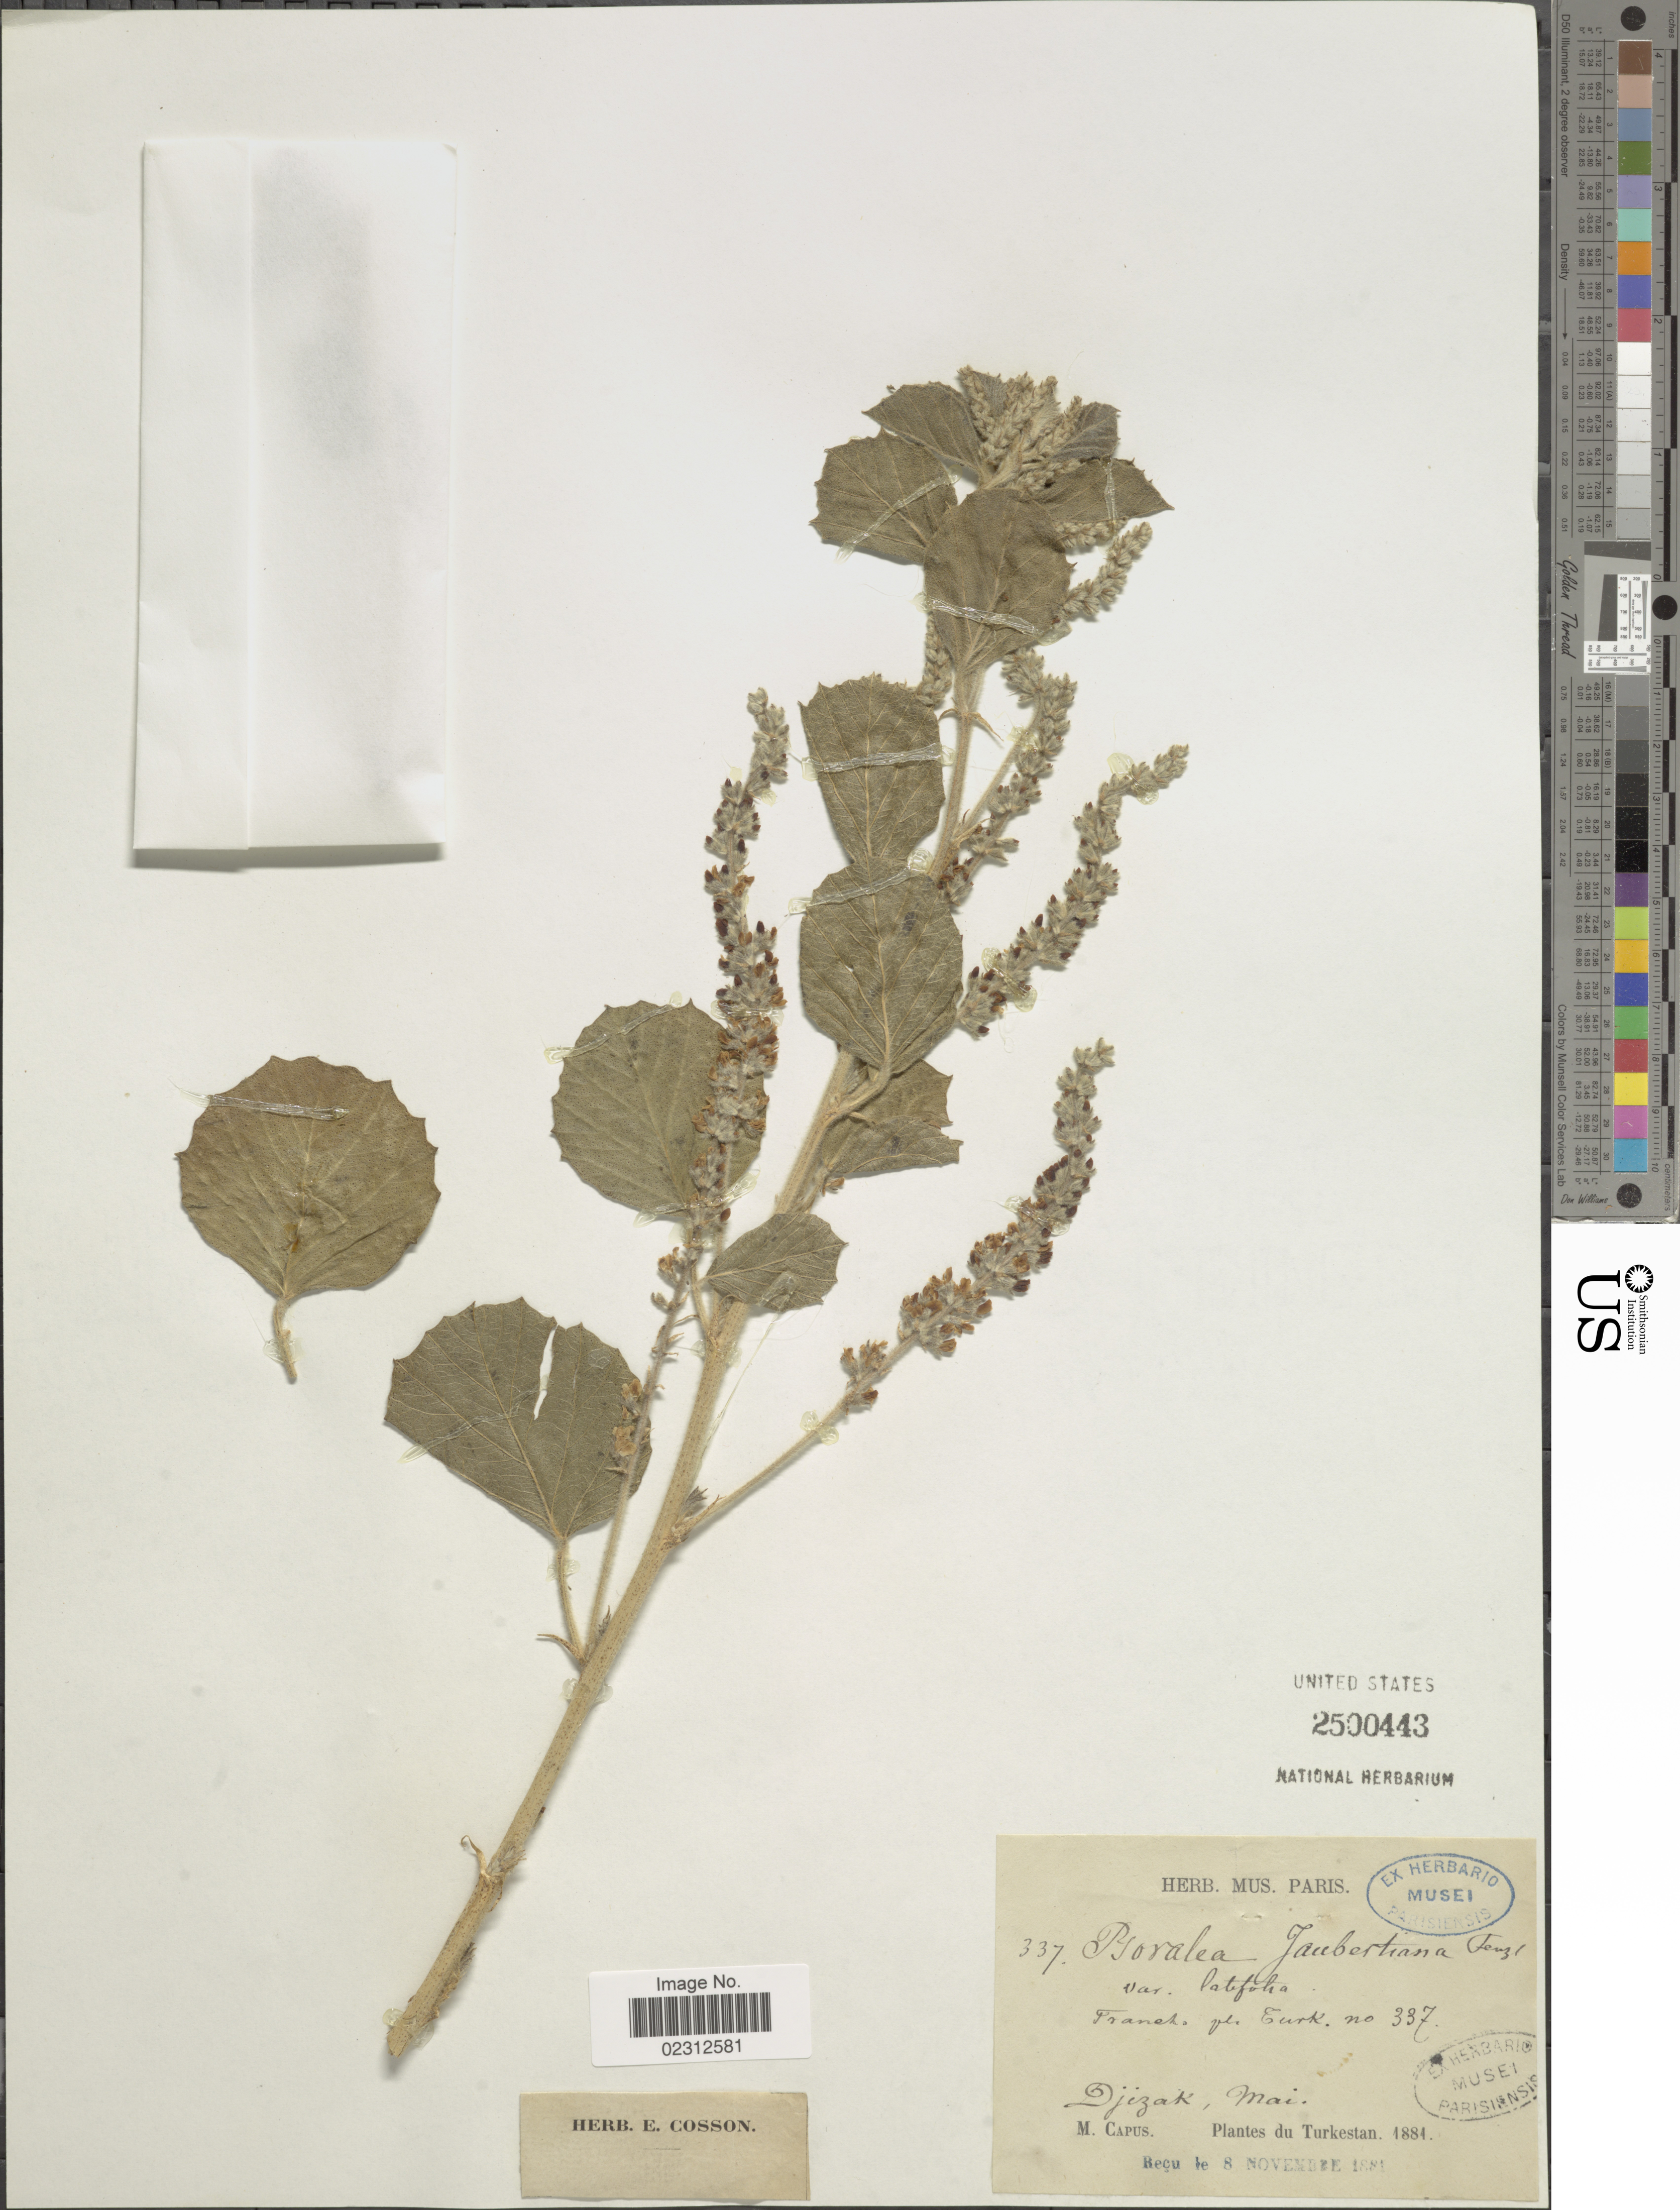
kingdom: Plantae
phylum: Tracheophyta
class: Magnoliopsida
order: Fabales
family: Fabaceae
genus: Cullen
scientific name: Cullen drupacea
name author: (Bunge) C.H. Stirt.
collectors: M. Capus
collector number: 337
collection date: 1884-05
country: Turkey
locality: Djezak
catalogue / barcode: US 2500443